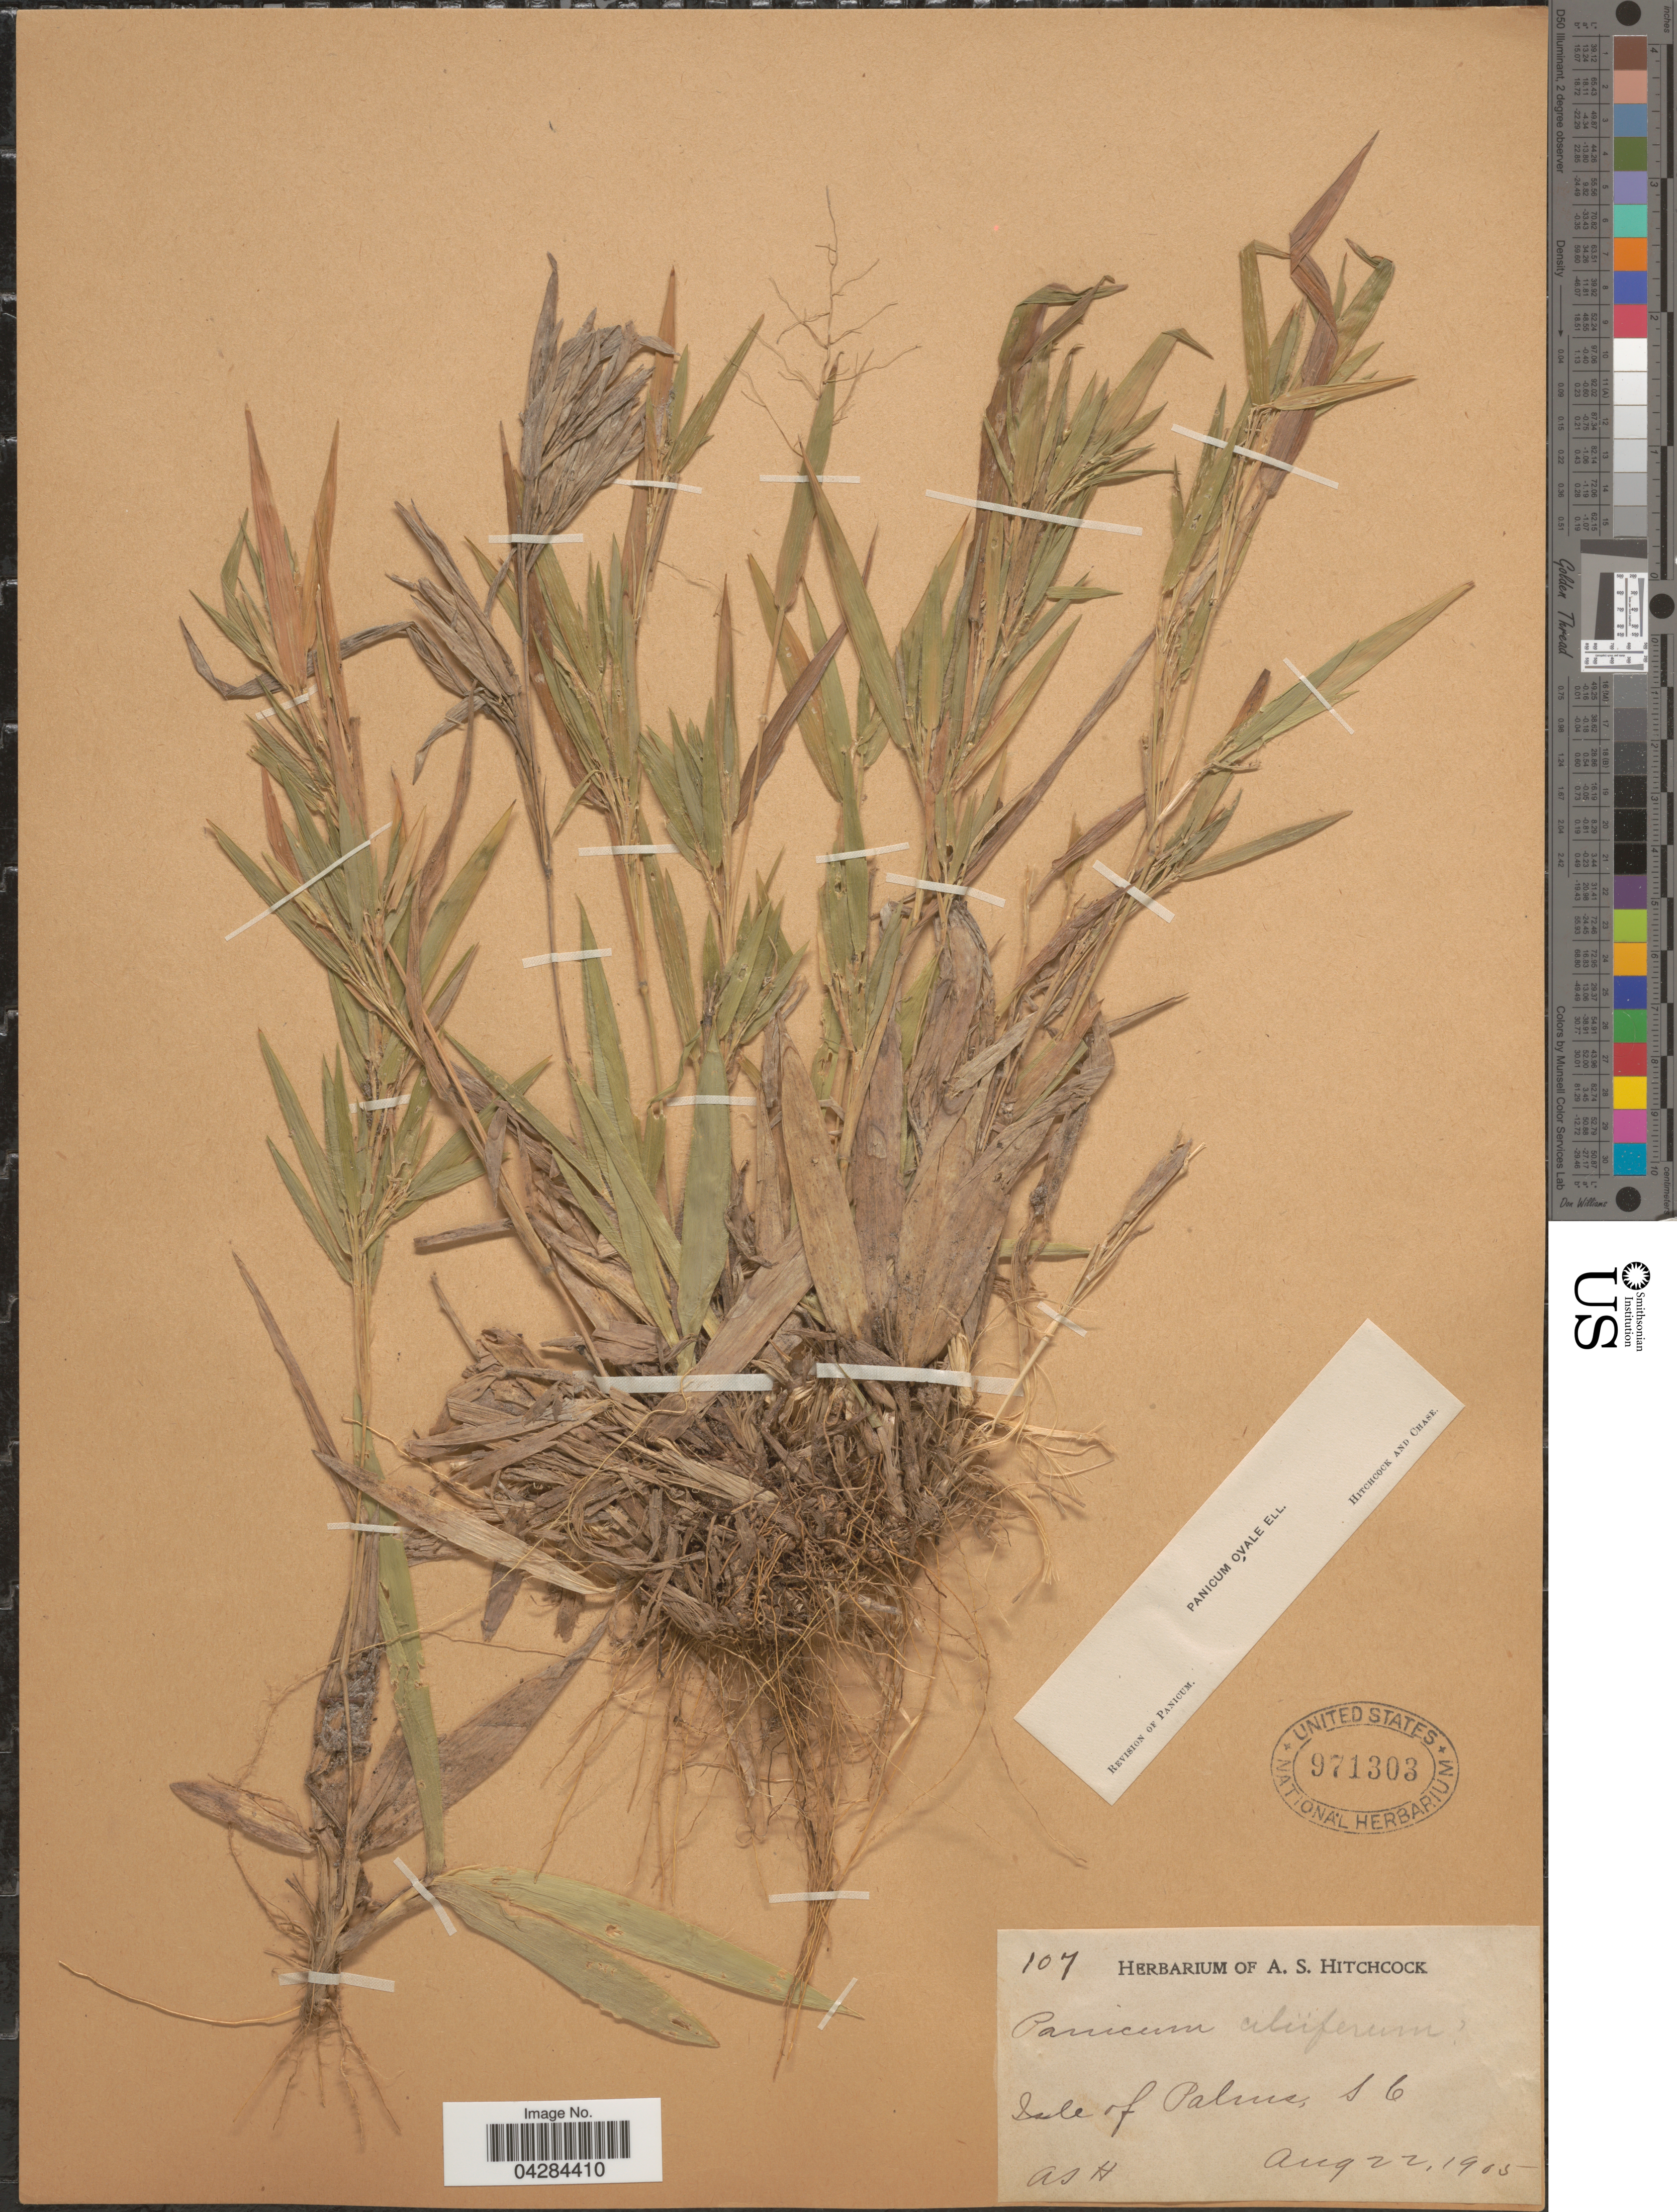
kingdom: Plantae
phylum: Tracheophyta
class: Liliopsida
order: Poales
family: Poaceae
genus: Dichanthelium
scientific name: Dichanthelium ovale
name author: (Elliott) Gould & C.A. Clark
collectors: A. S. Hitchcock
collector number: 107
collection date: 1905-08-22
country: United States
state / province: South Carolina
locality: Isle of Palms.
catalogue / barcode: US 971303